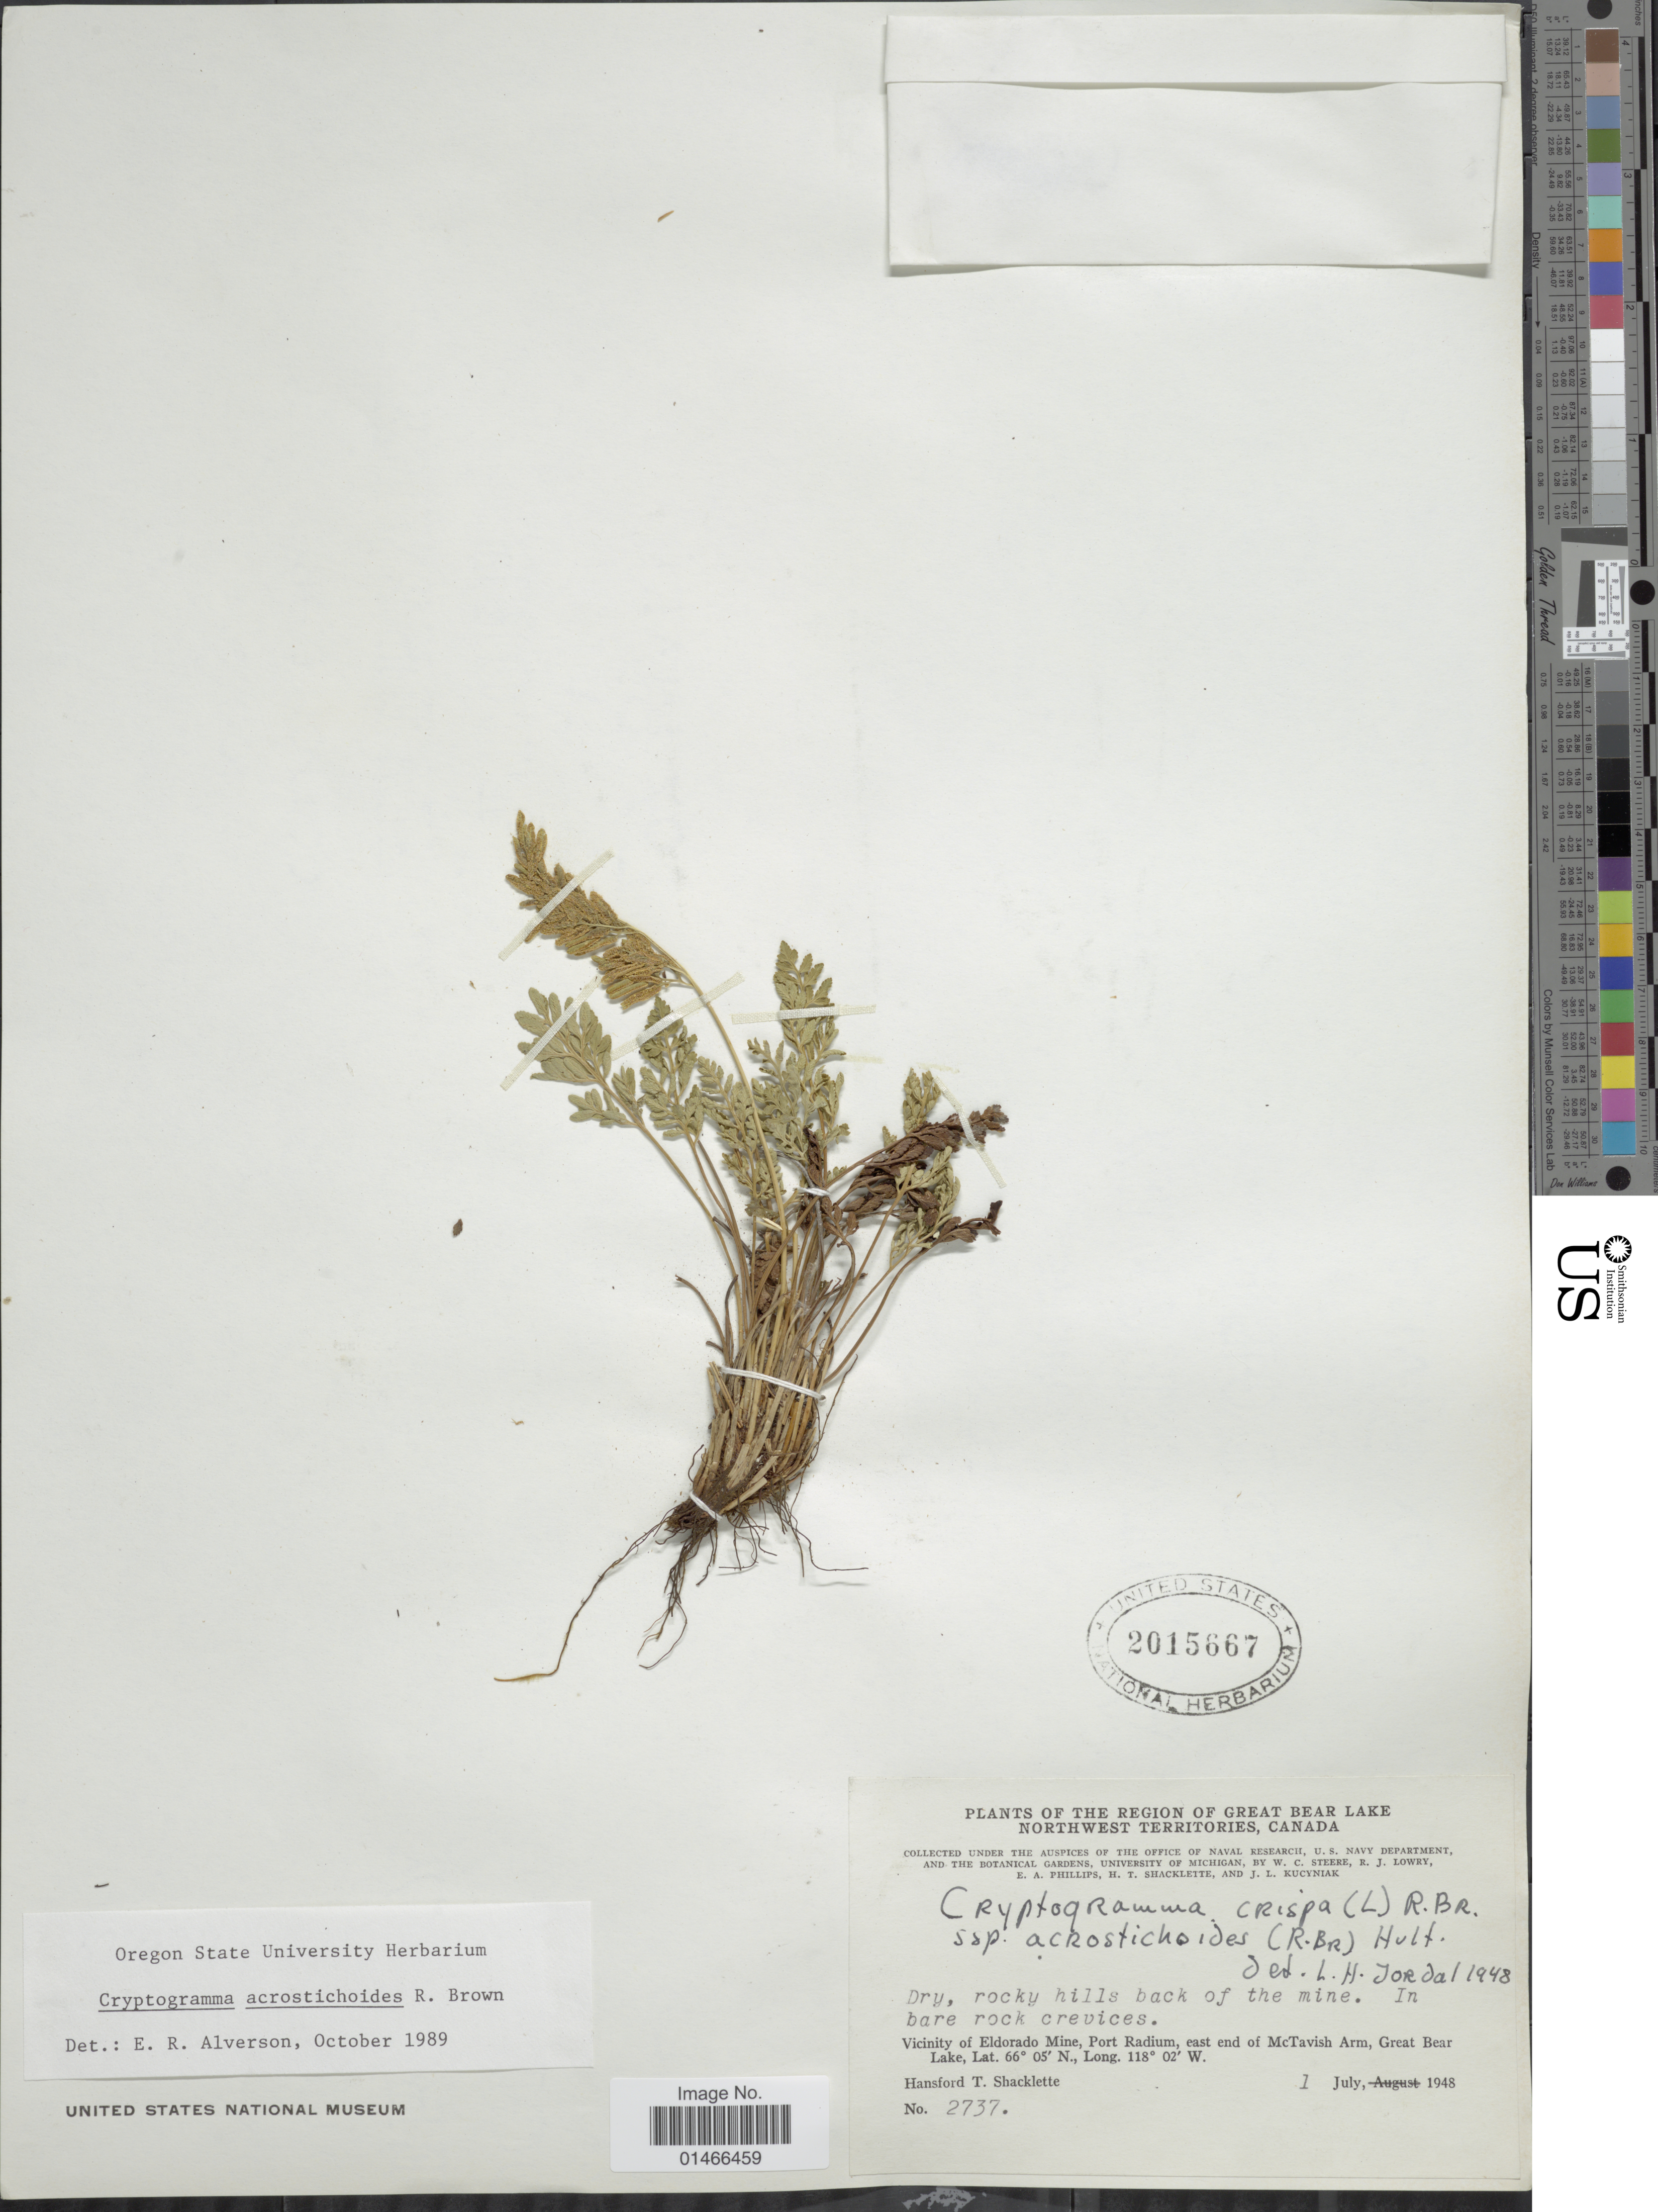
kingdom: Plantae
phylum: Tracheophyta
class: Polypodiopsida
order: Polypodiales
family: Pteridaceae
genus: Cryptogramma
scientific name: Cryptogramma acrostichoides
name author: R. Br.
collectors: H. Shacklette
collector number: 2737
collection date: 1948-07-01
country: Canada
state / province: Northwest Territories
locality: The Region of Great Bear Lake. Vicinity of Eldorado Mine, Port Radium, east end of McTavish Arm, Great Bear Lake. Dry, rocky hills back of the mine. In bare rock crevices.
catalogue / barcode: US 2015667